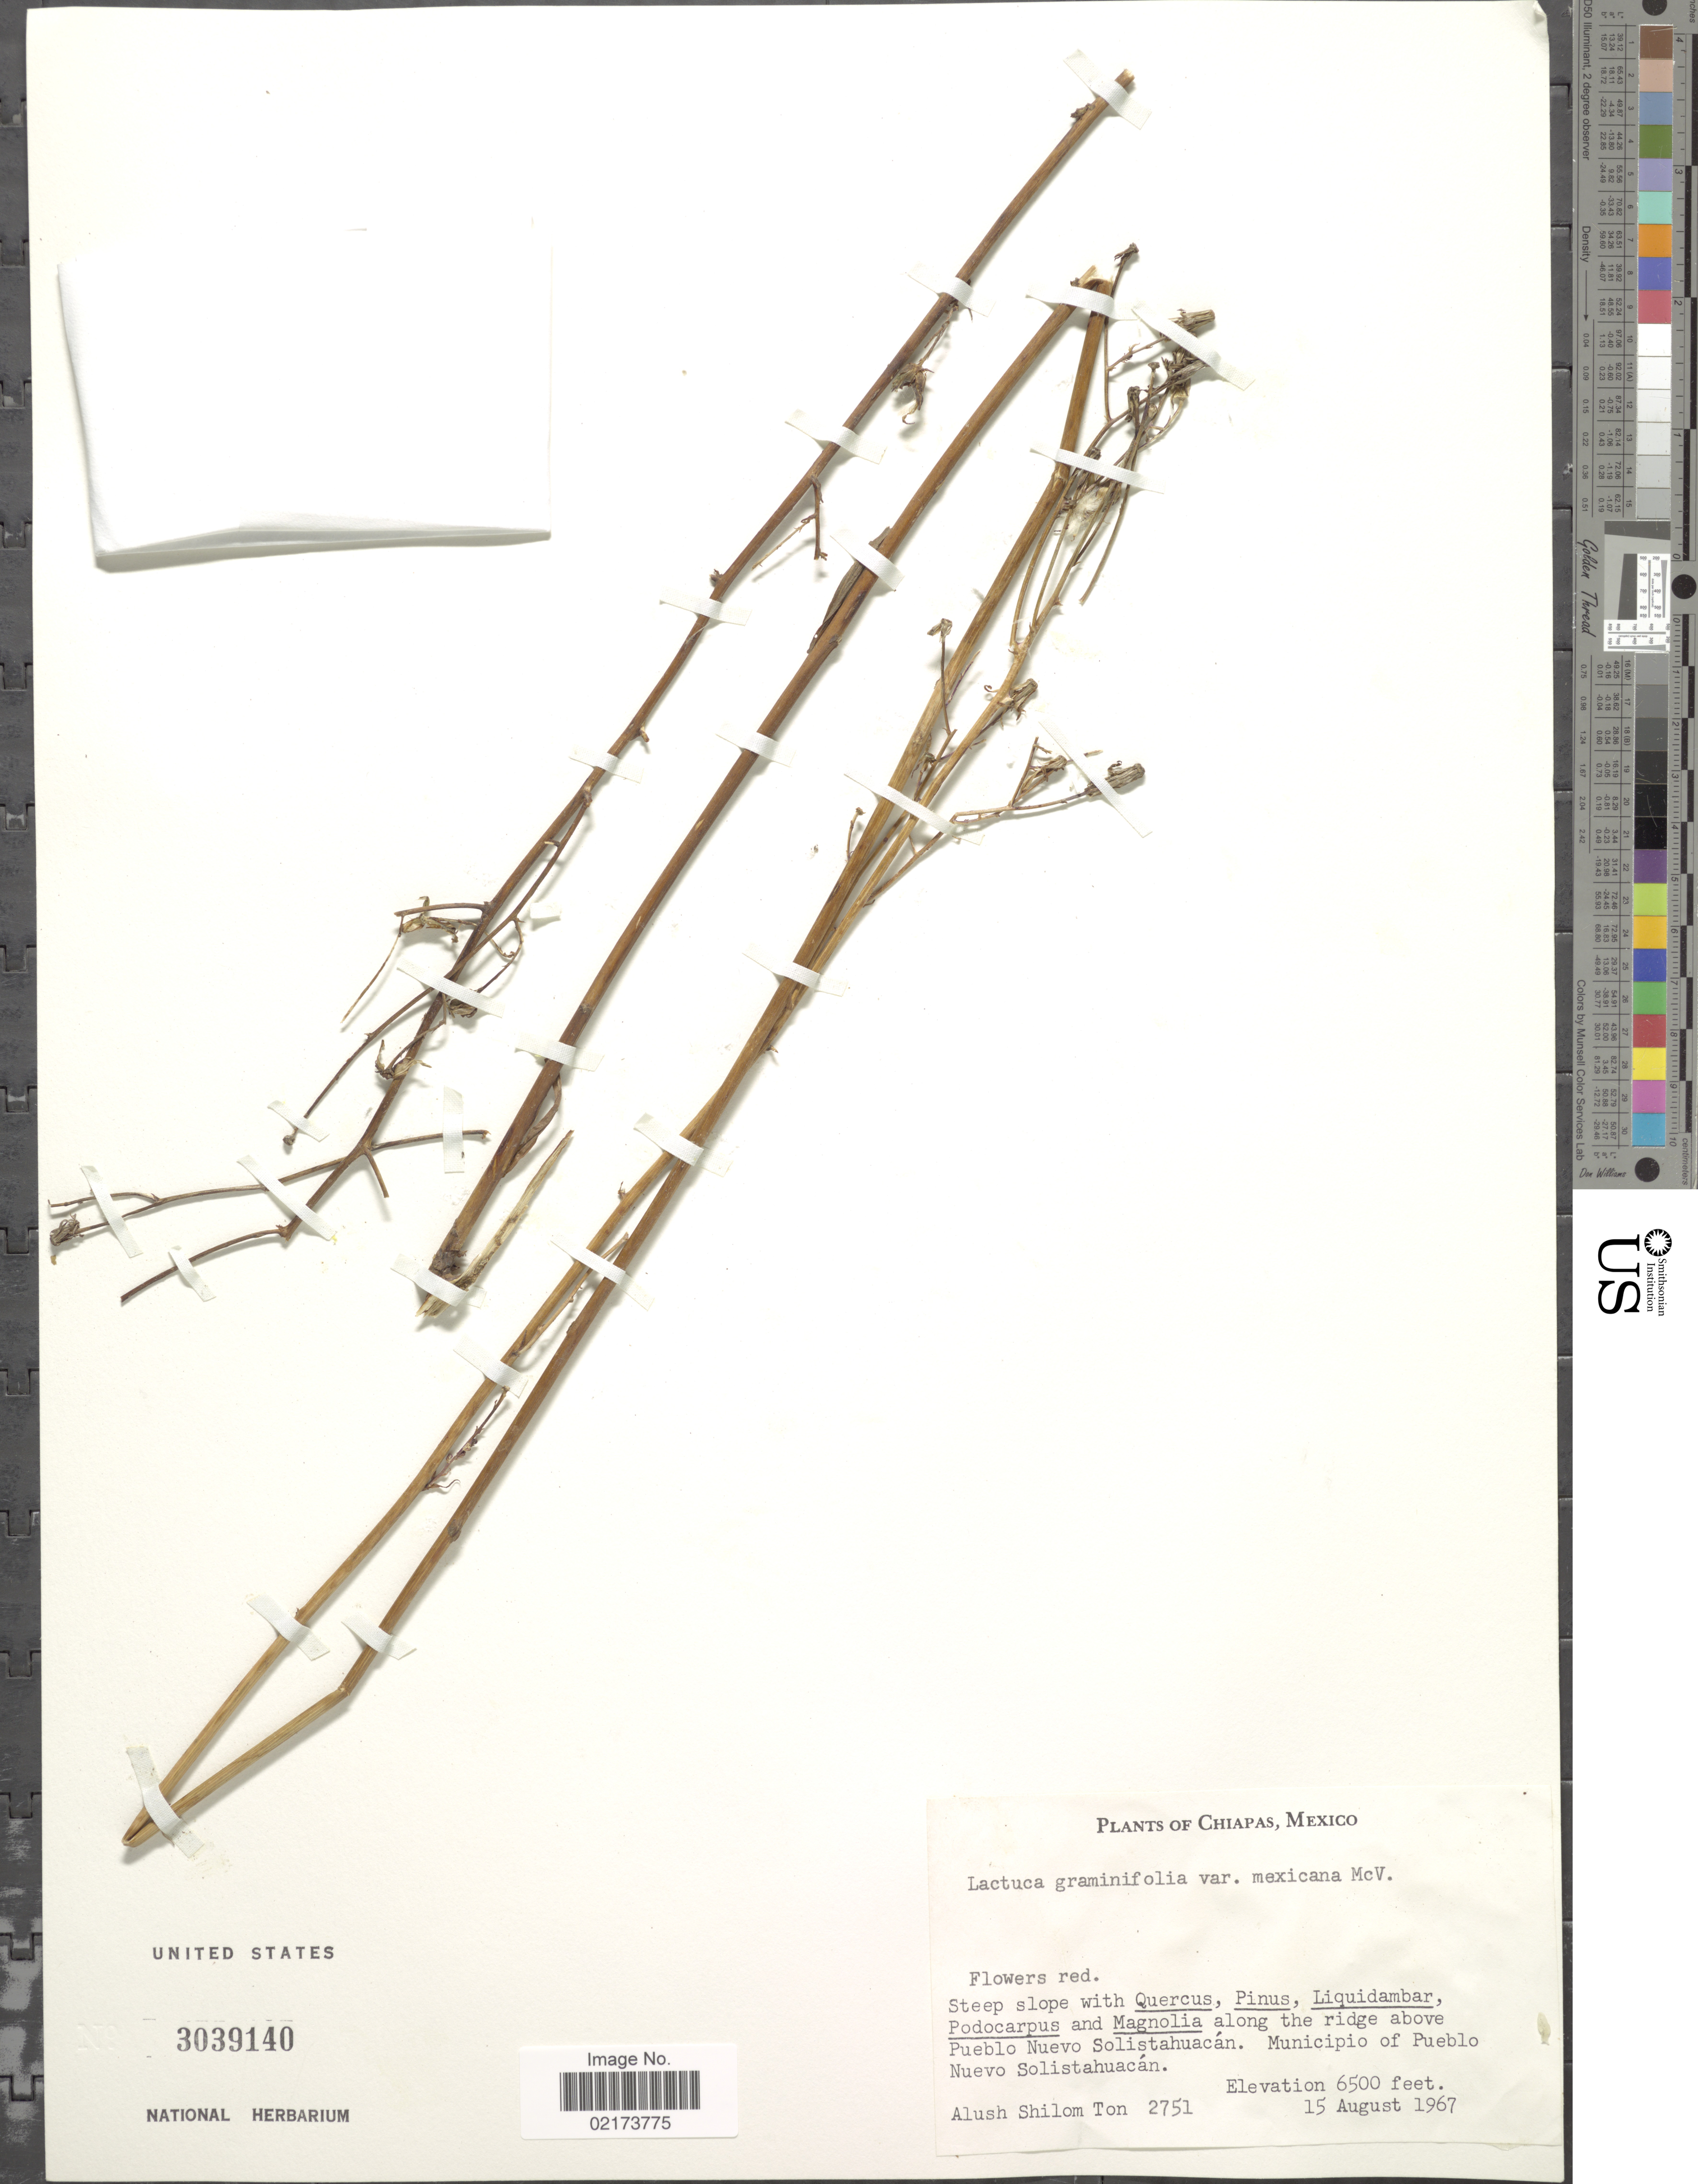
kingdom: Plantae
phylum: Tracheophyta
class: Magnoliopsida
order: Asterales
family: Asteraceae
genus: Lactuca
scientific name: Lactuca graminifolia var. mexicana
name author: McVaugh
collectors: A. M. Ton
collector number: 2751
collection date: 1967-08-15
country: Mexico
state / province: Chiapas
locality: Along the ridge above Pueblo Nuevo Solistahuacan, Municipio of Pueblo Nuevo Solistahuacan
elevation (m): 1981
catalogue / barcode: US 3039140